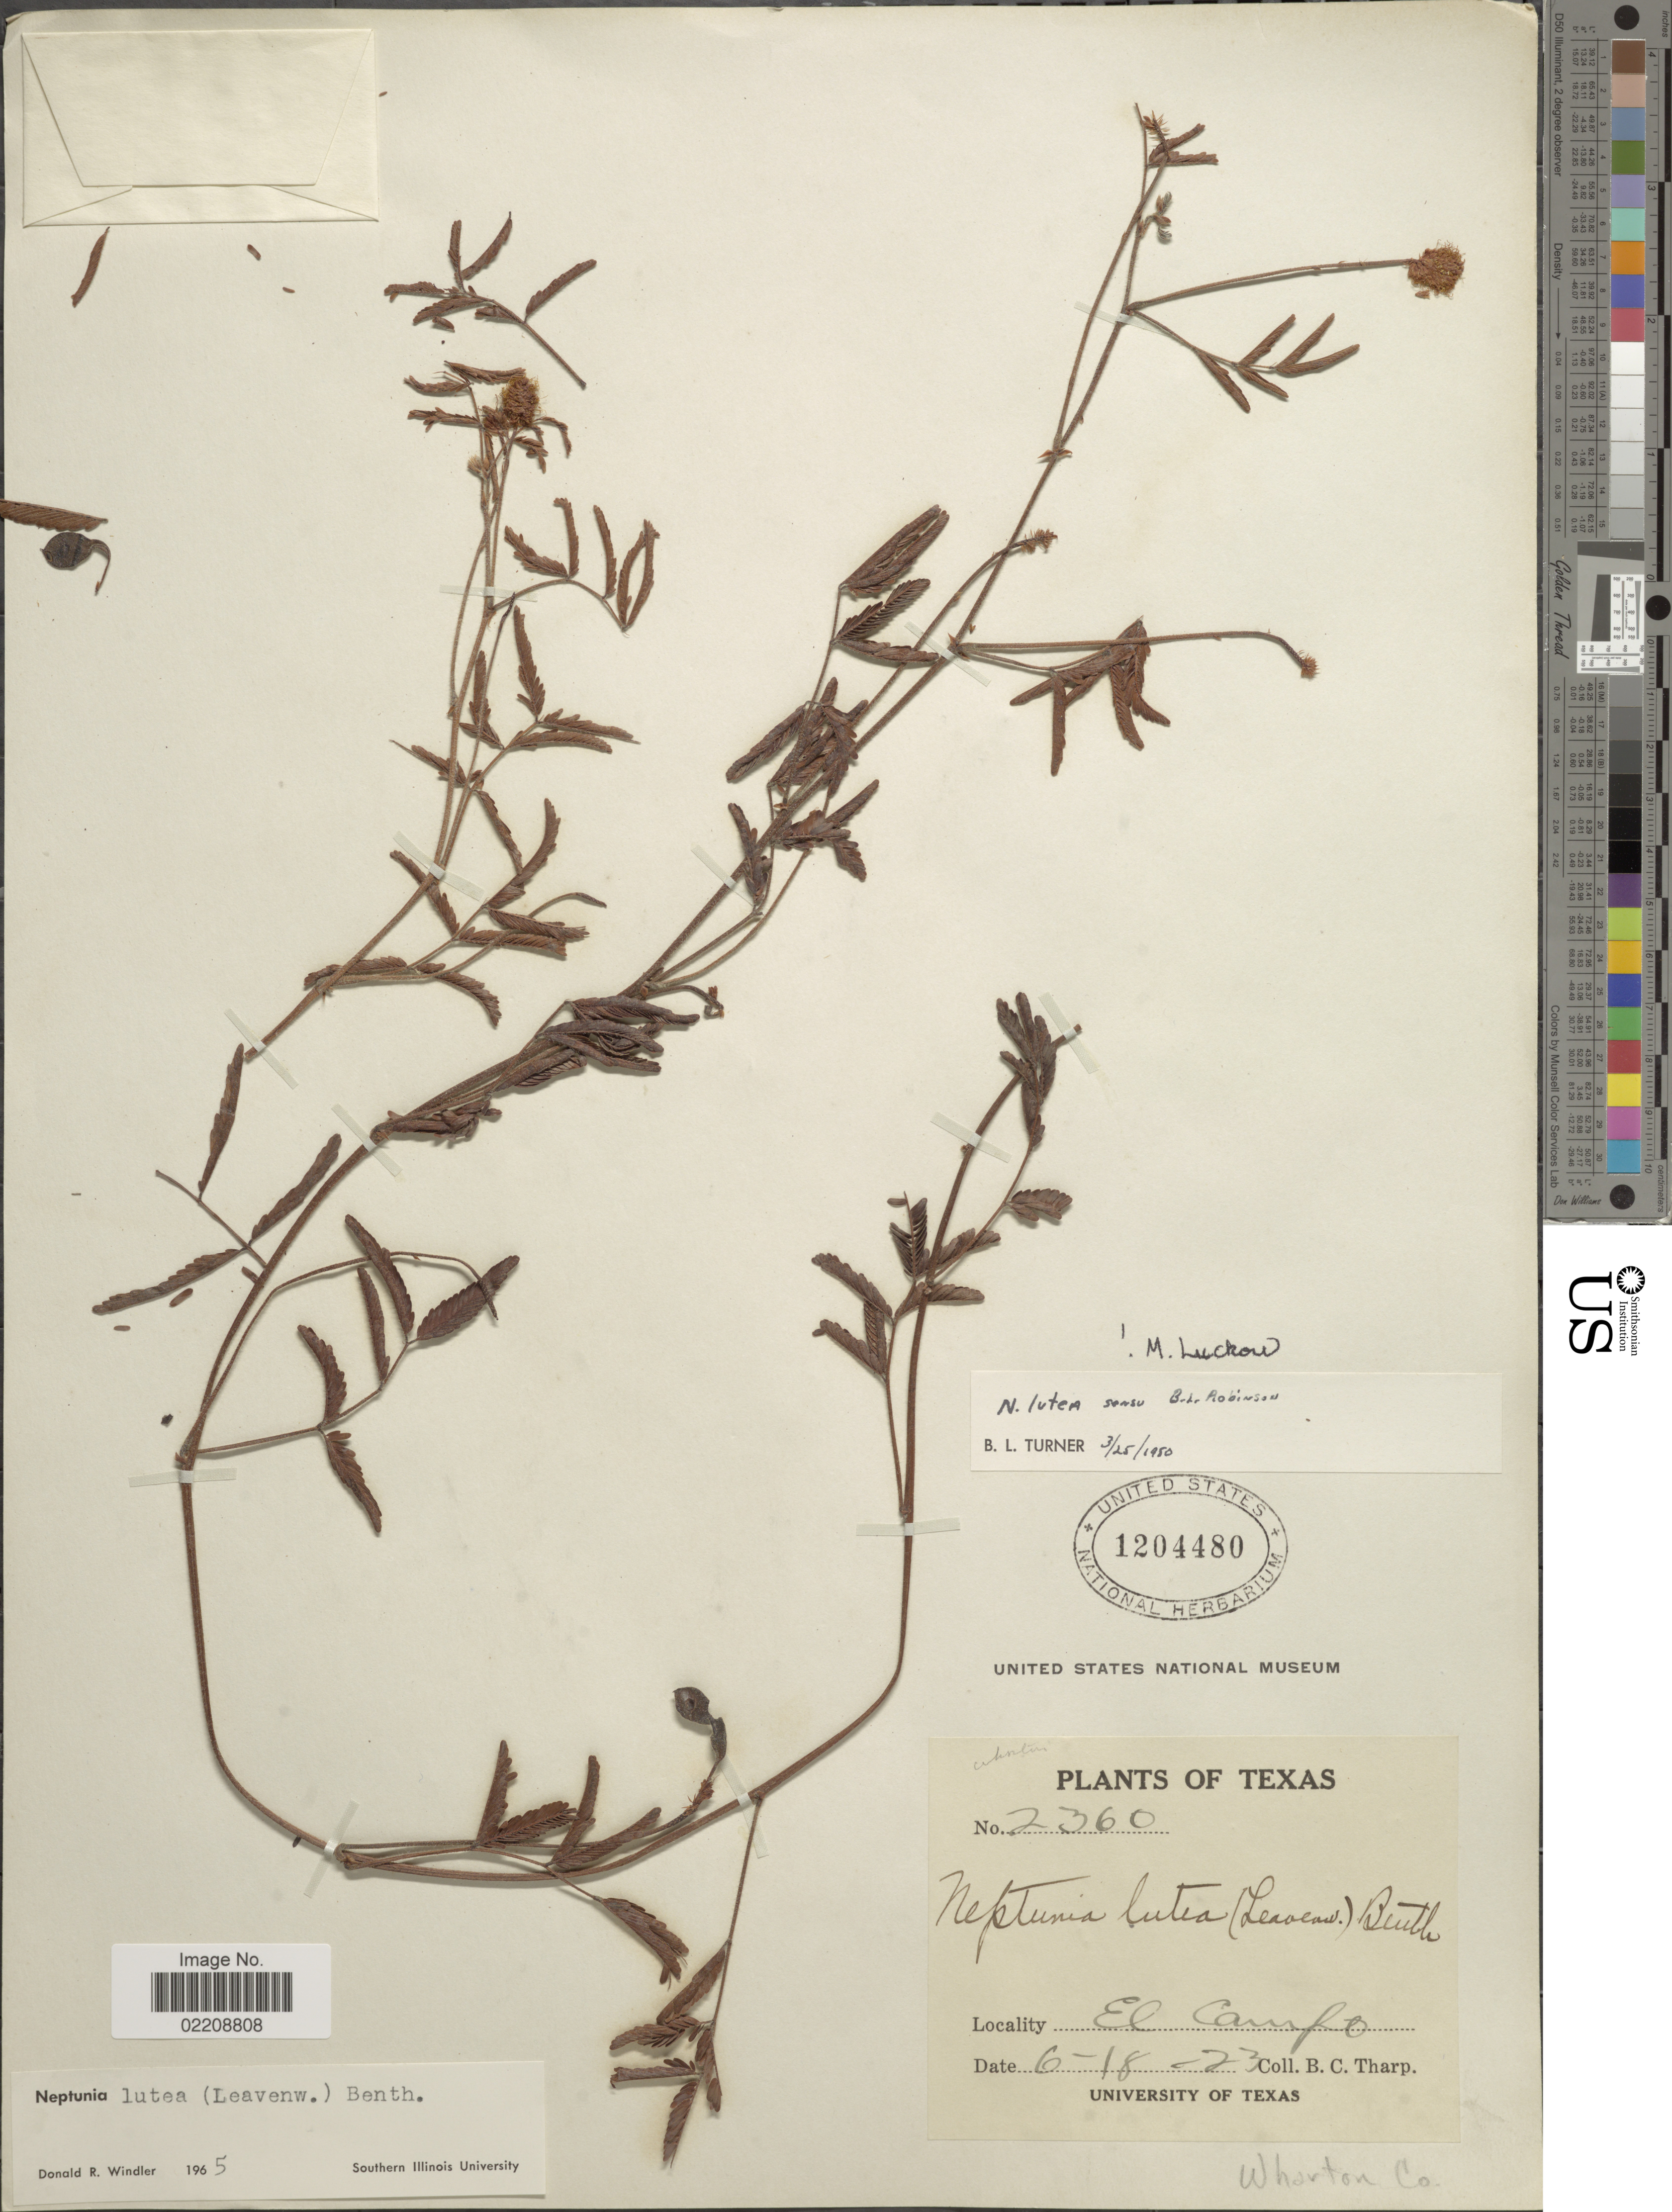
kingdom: Plantae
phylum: Tracheophyta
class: Magnoliopsida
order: Fabales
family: Fabaceae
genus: Neptunia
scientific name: Neptunia lutea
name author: (Leavenw.) Benth.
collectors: B. C. Tharp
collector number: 2360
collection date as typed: Transcribed d/m/y: 18/6/23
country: United States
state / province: Texas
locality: El Campo, Wharton Co.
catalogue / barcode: US 1204480